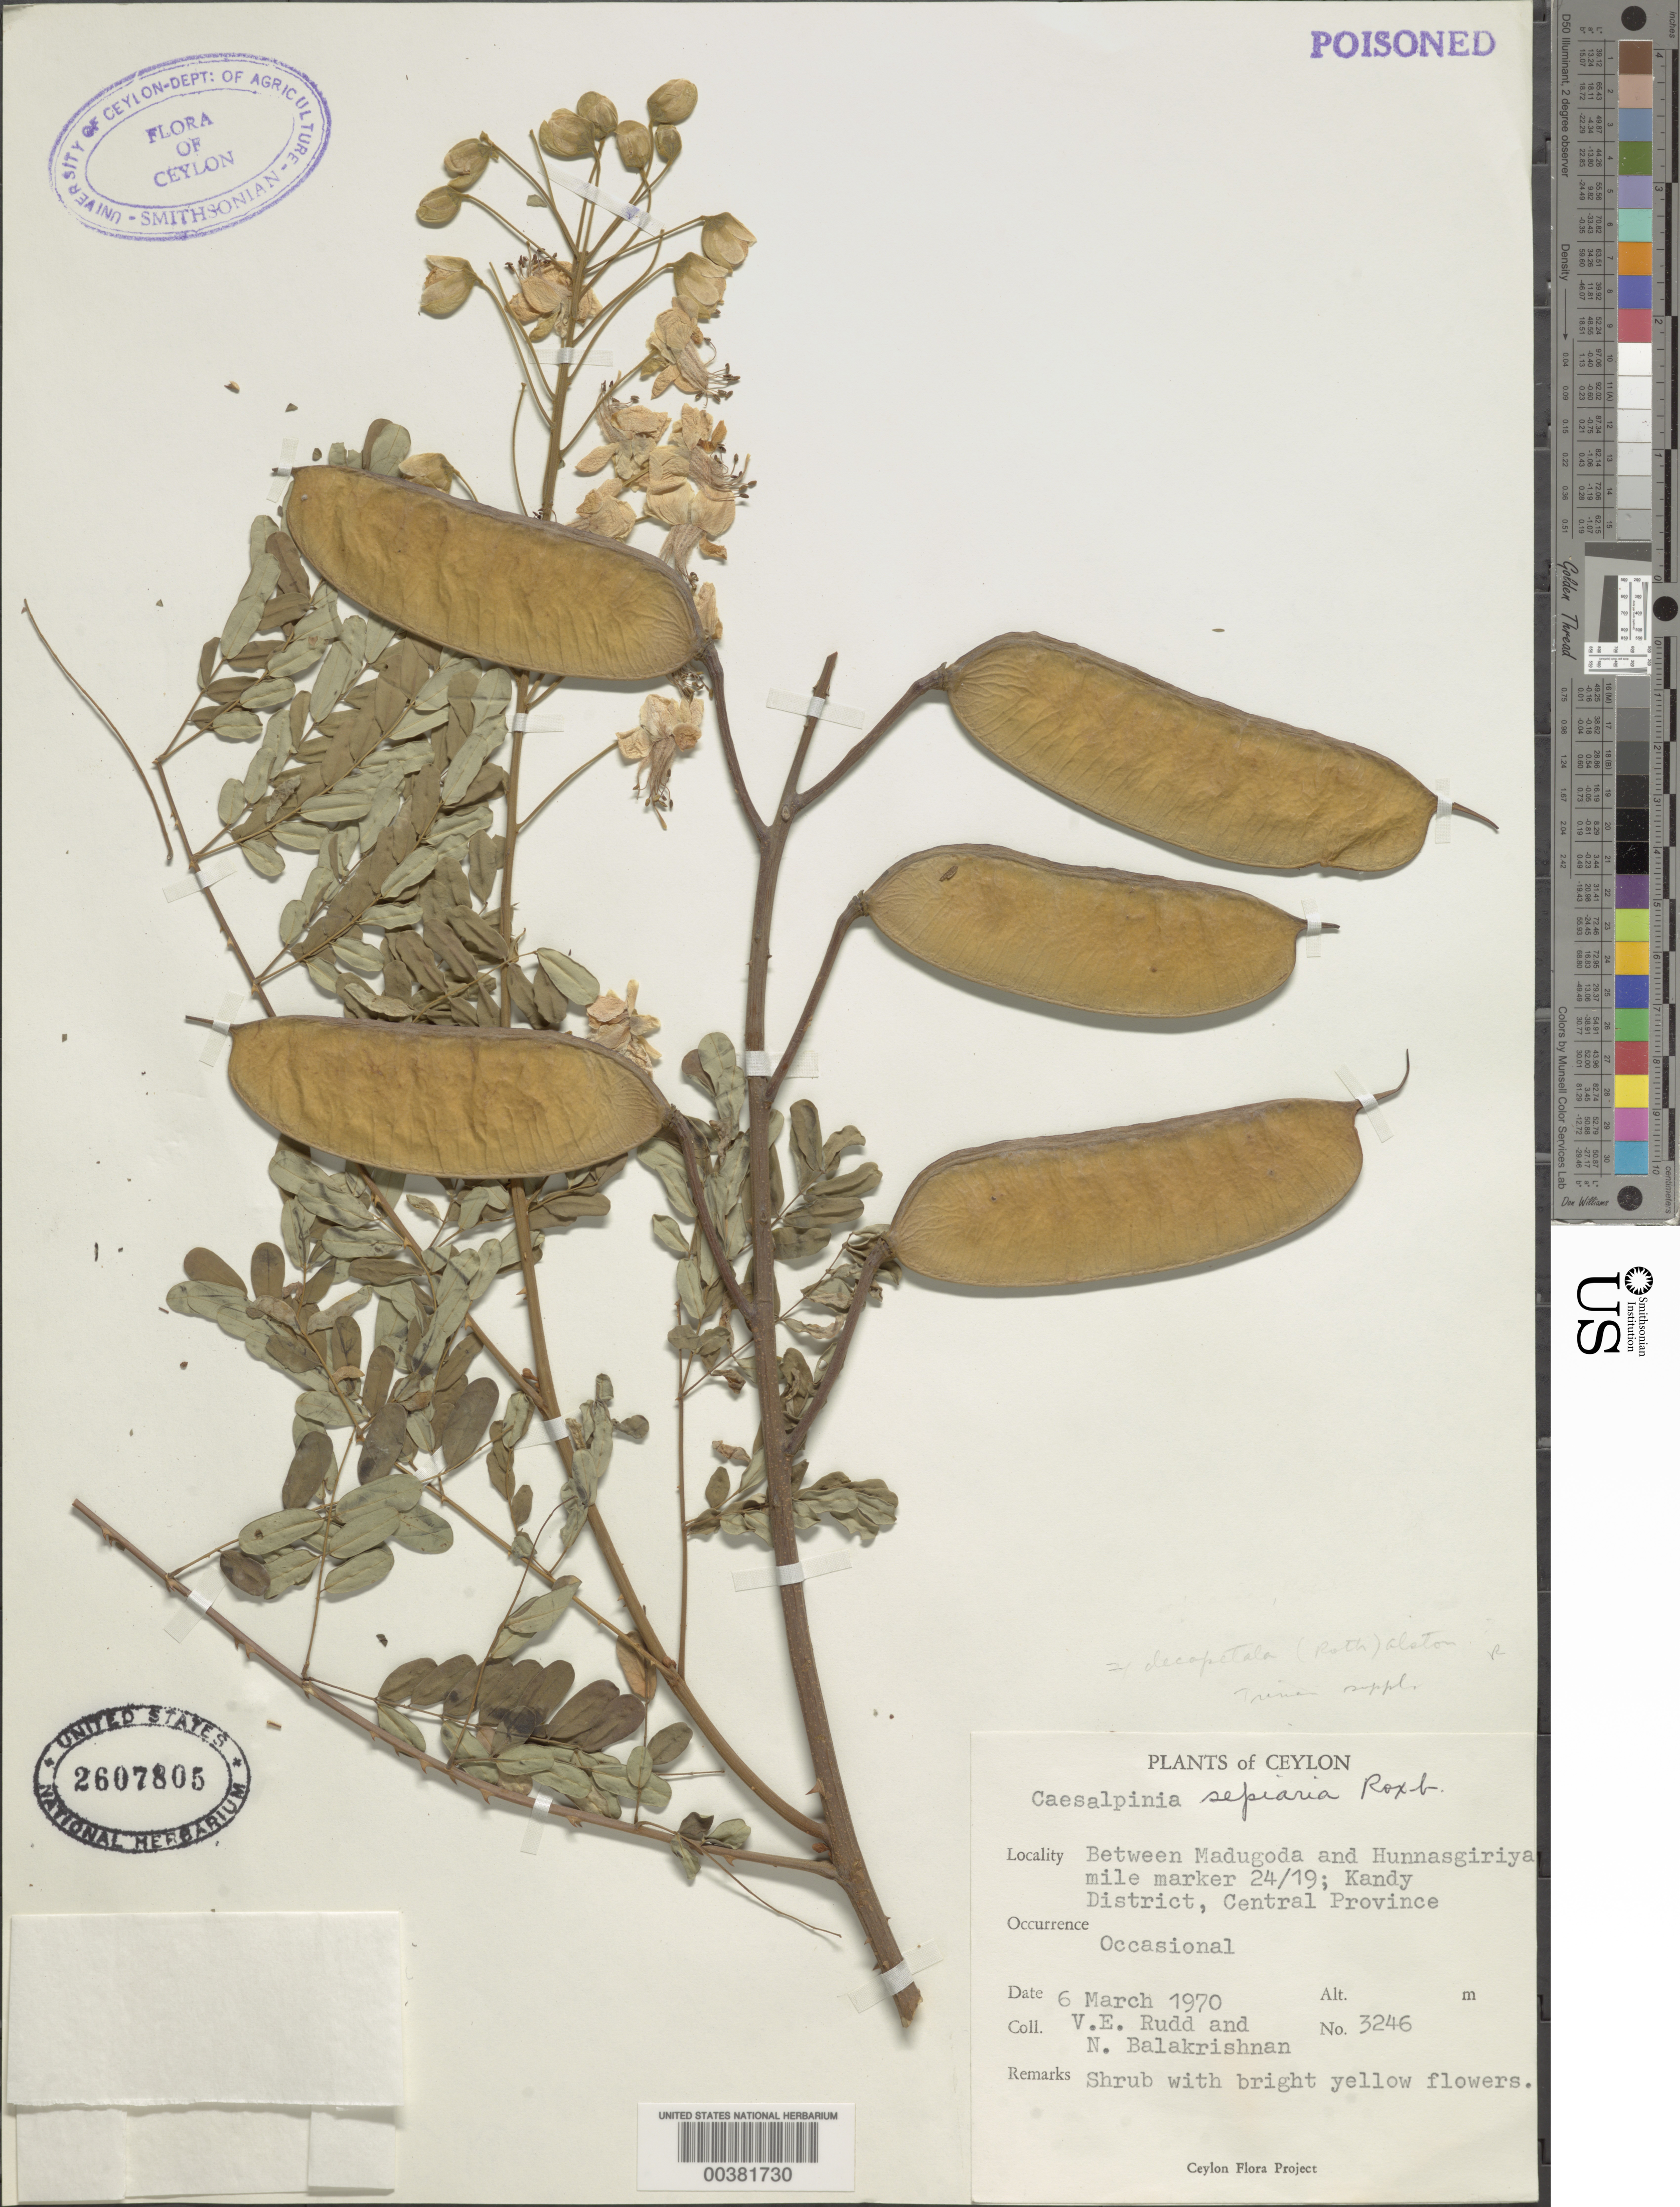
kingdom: Plantae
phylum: Tracheophyta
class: Magnoliopsida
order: Fabales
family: Fabaceae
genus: Biancaea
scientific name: Biancaea decapetala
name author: (Roth) O. Deg.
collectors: V. E. Rudd & N. Balakrishnan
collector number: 3246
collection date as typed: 06 Mar 1970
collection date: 1970-03-06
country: Sri Lanka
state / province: Central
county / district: Kandy Dist.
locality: Between madugoda and hunnasgiriya mile marker 24/19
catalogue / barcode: US 2607805